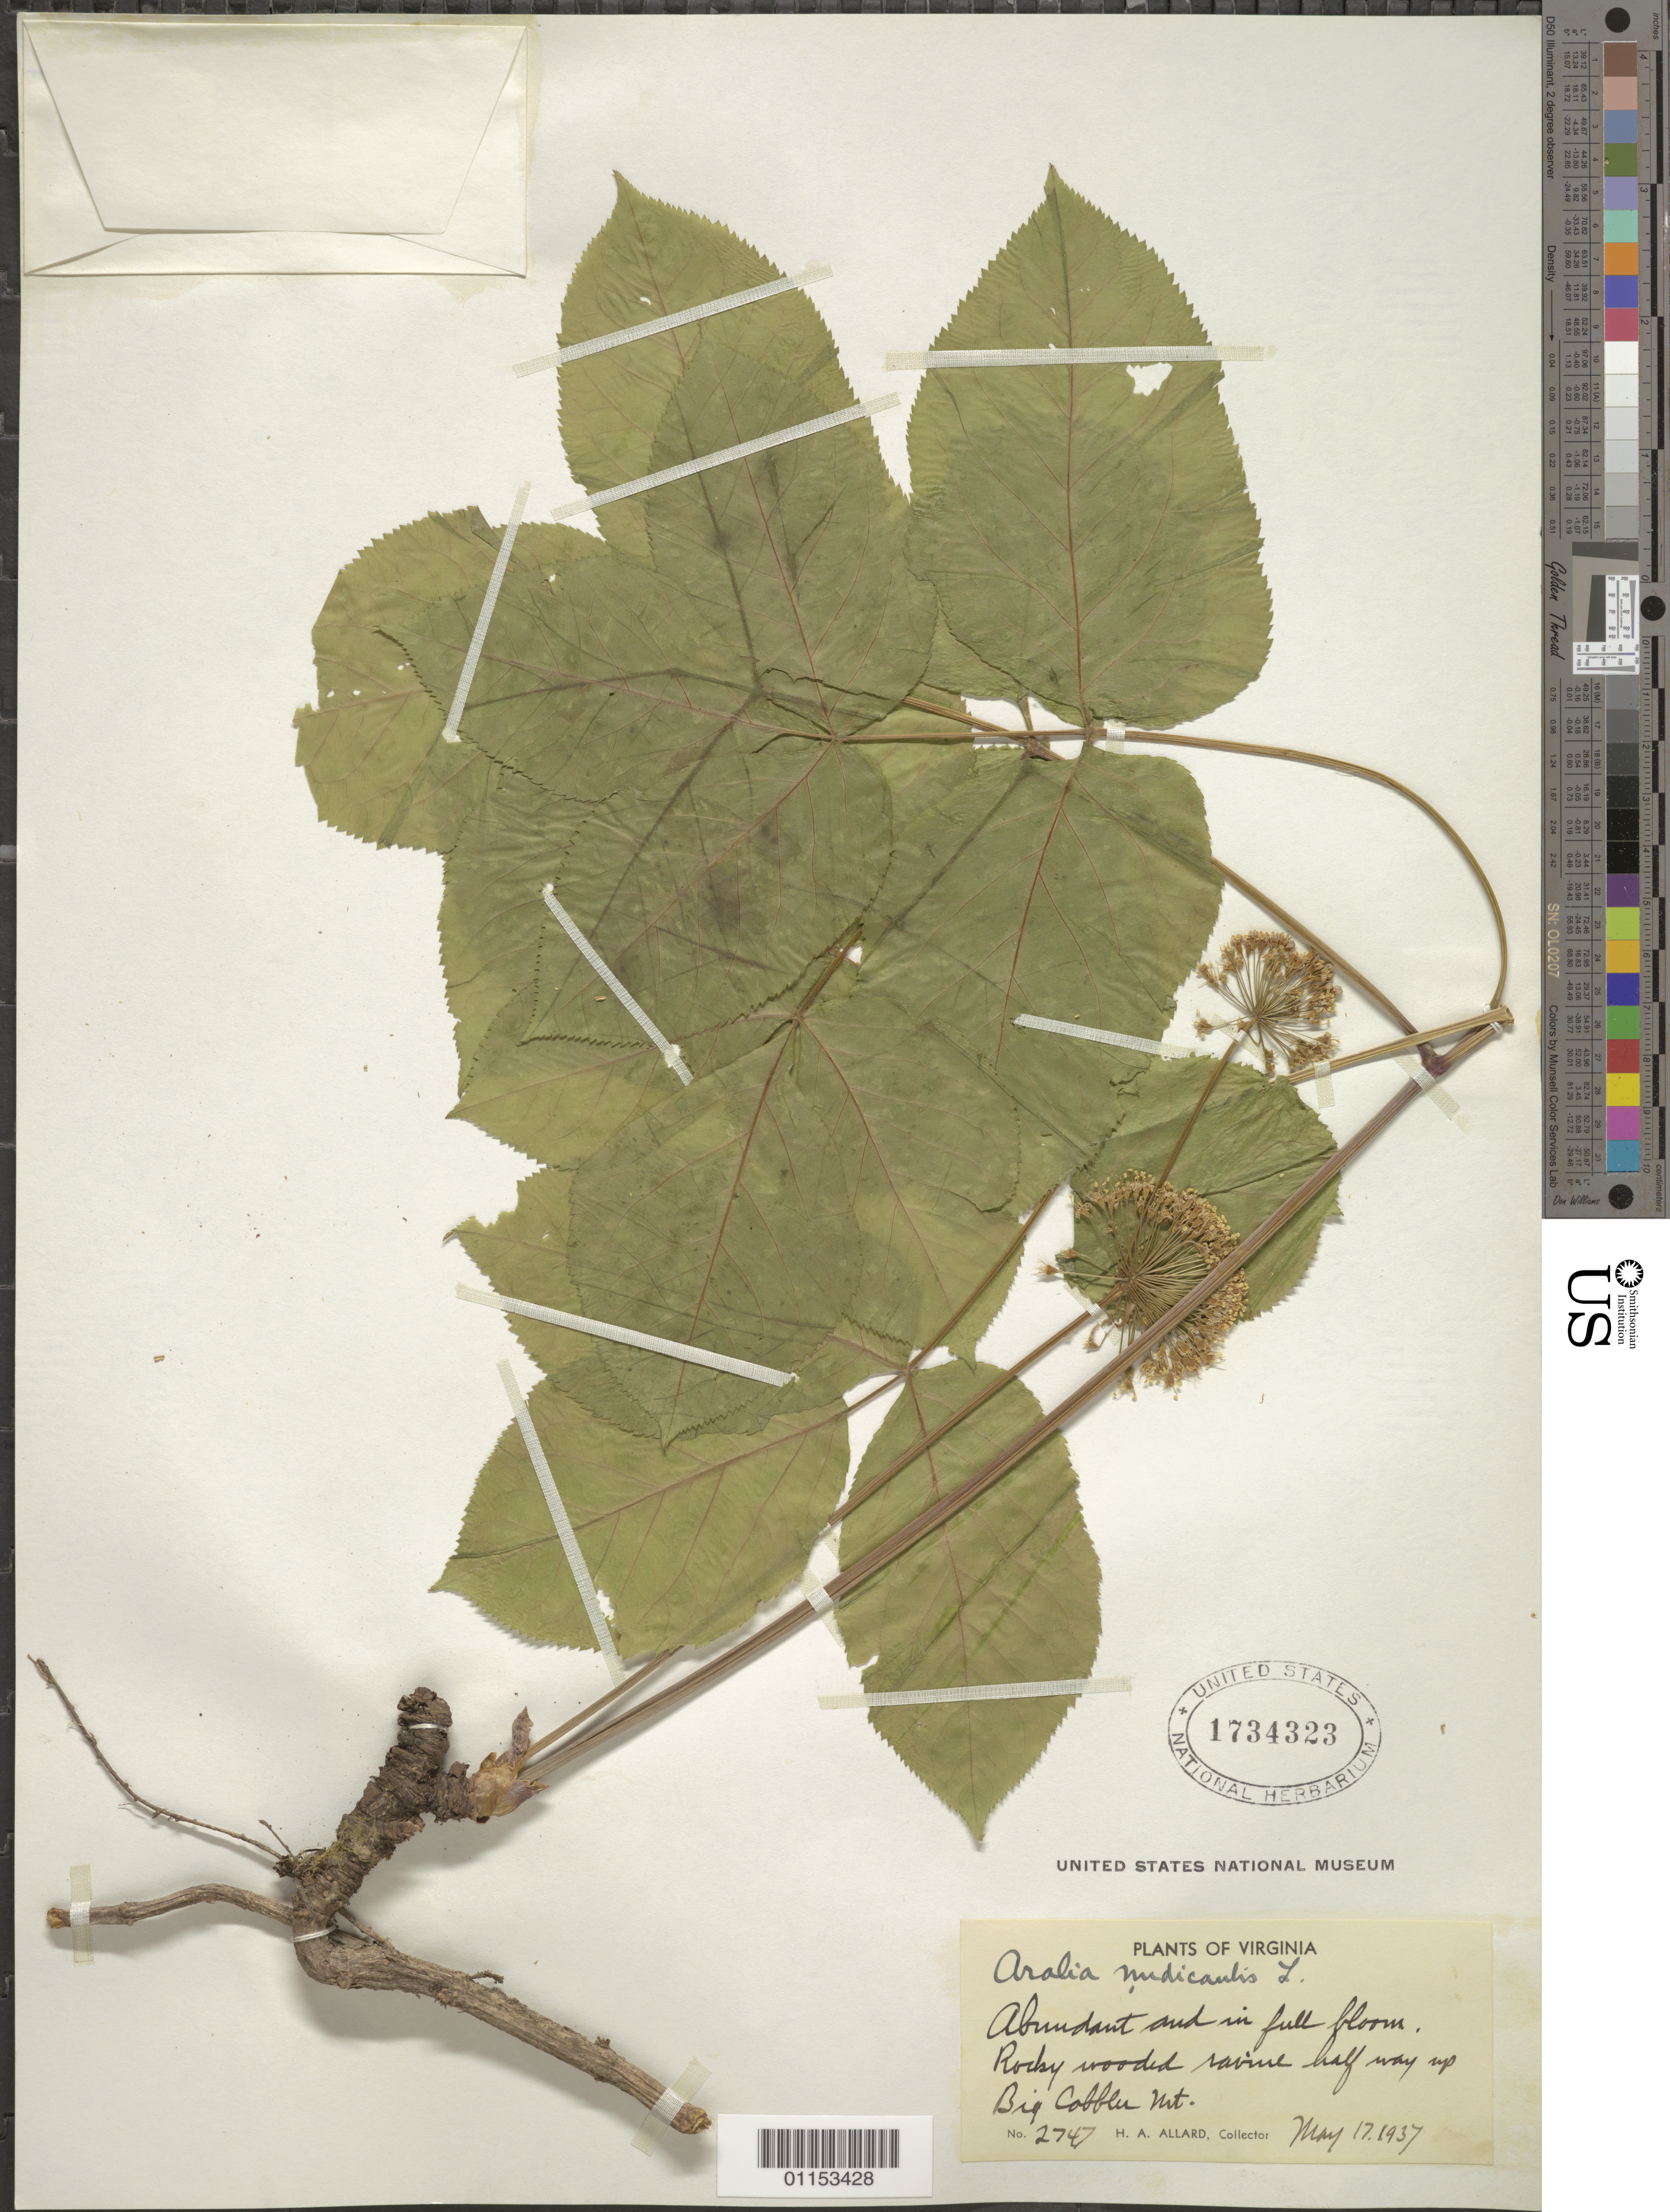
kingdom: Plantae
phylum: Tracheophyta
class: Magnoliopsida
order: Apiales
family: Araliaceae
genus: Aralia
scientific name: Aralia nudicaulis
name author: L.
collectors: H. A. Allard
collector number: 2747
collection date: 1937-05-17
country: United States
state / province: Virginia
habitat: Abundant. Rocky wooded ravine.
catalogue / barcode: US 1734323